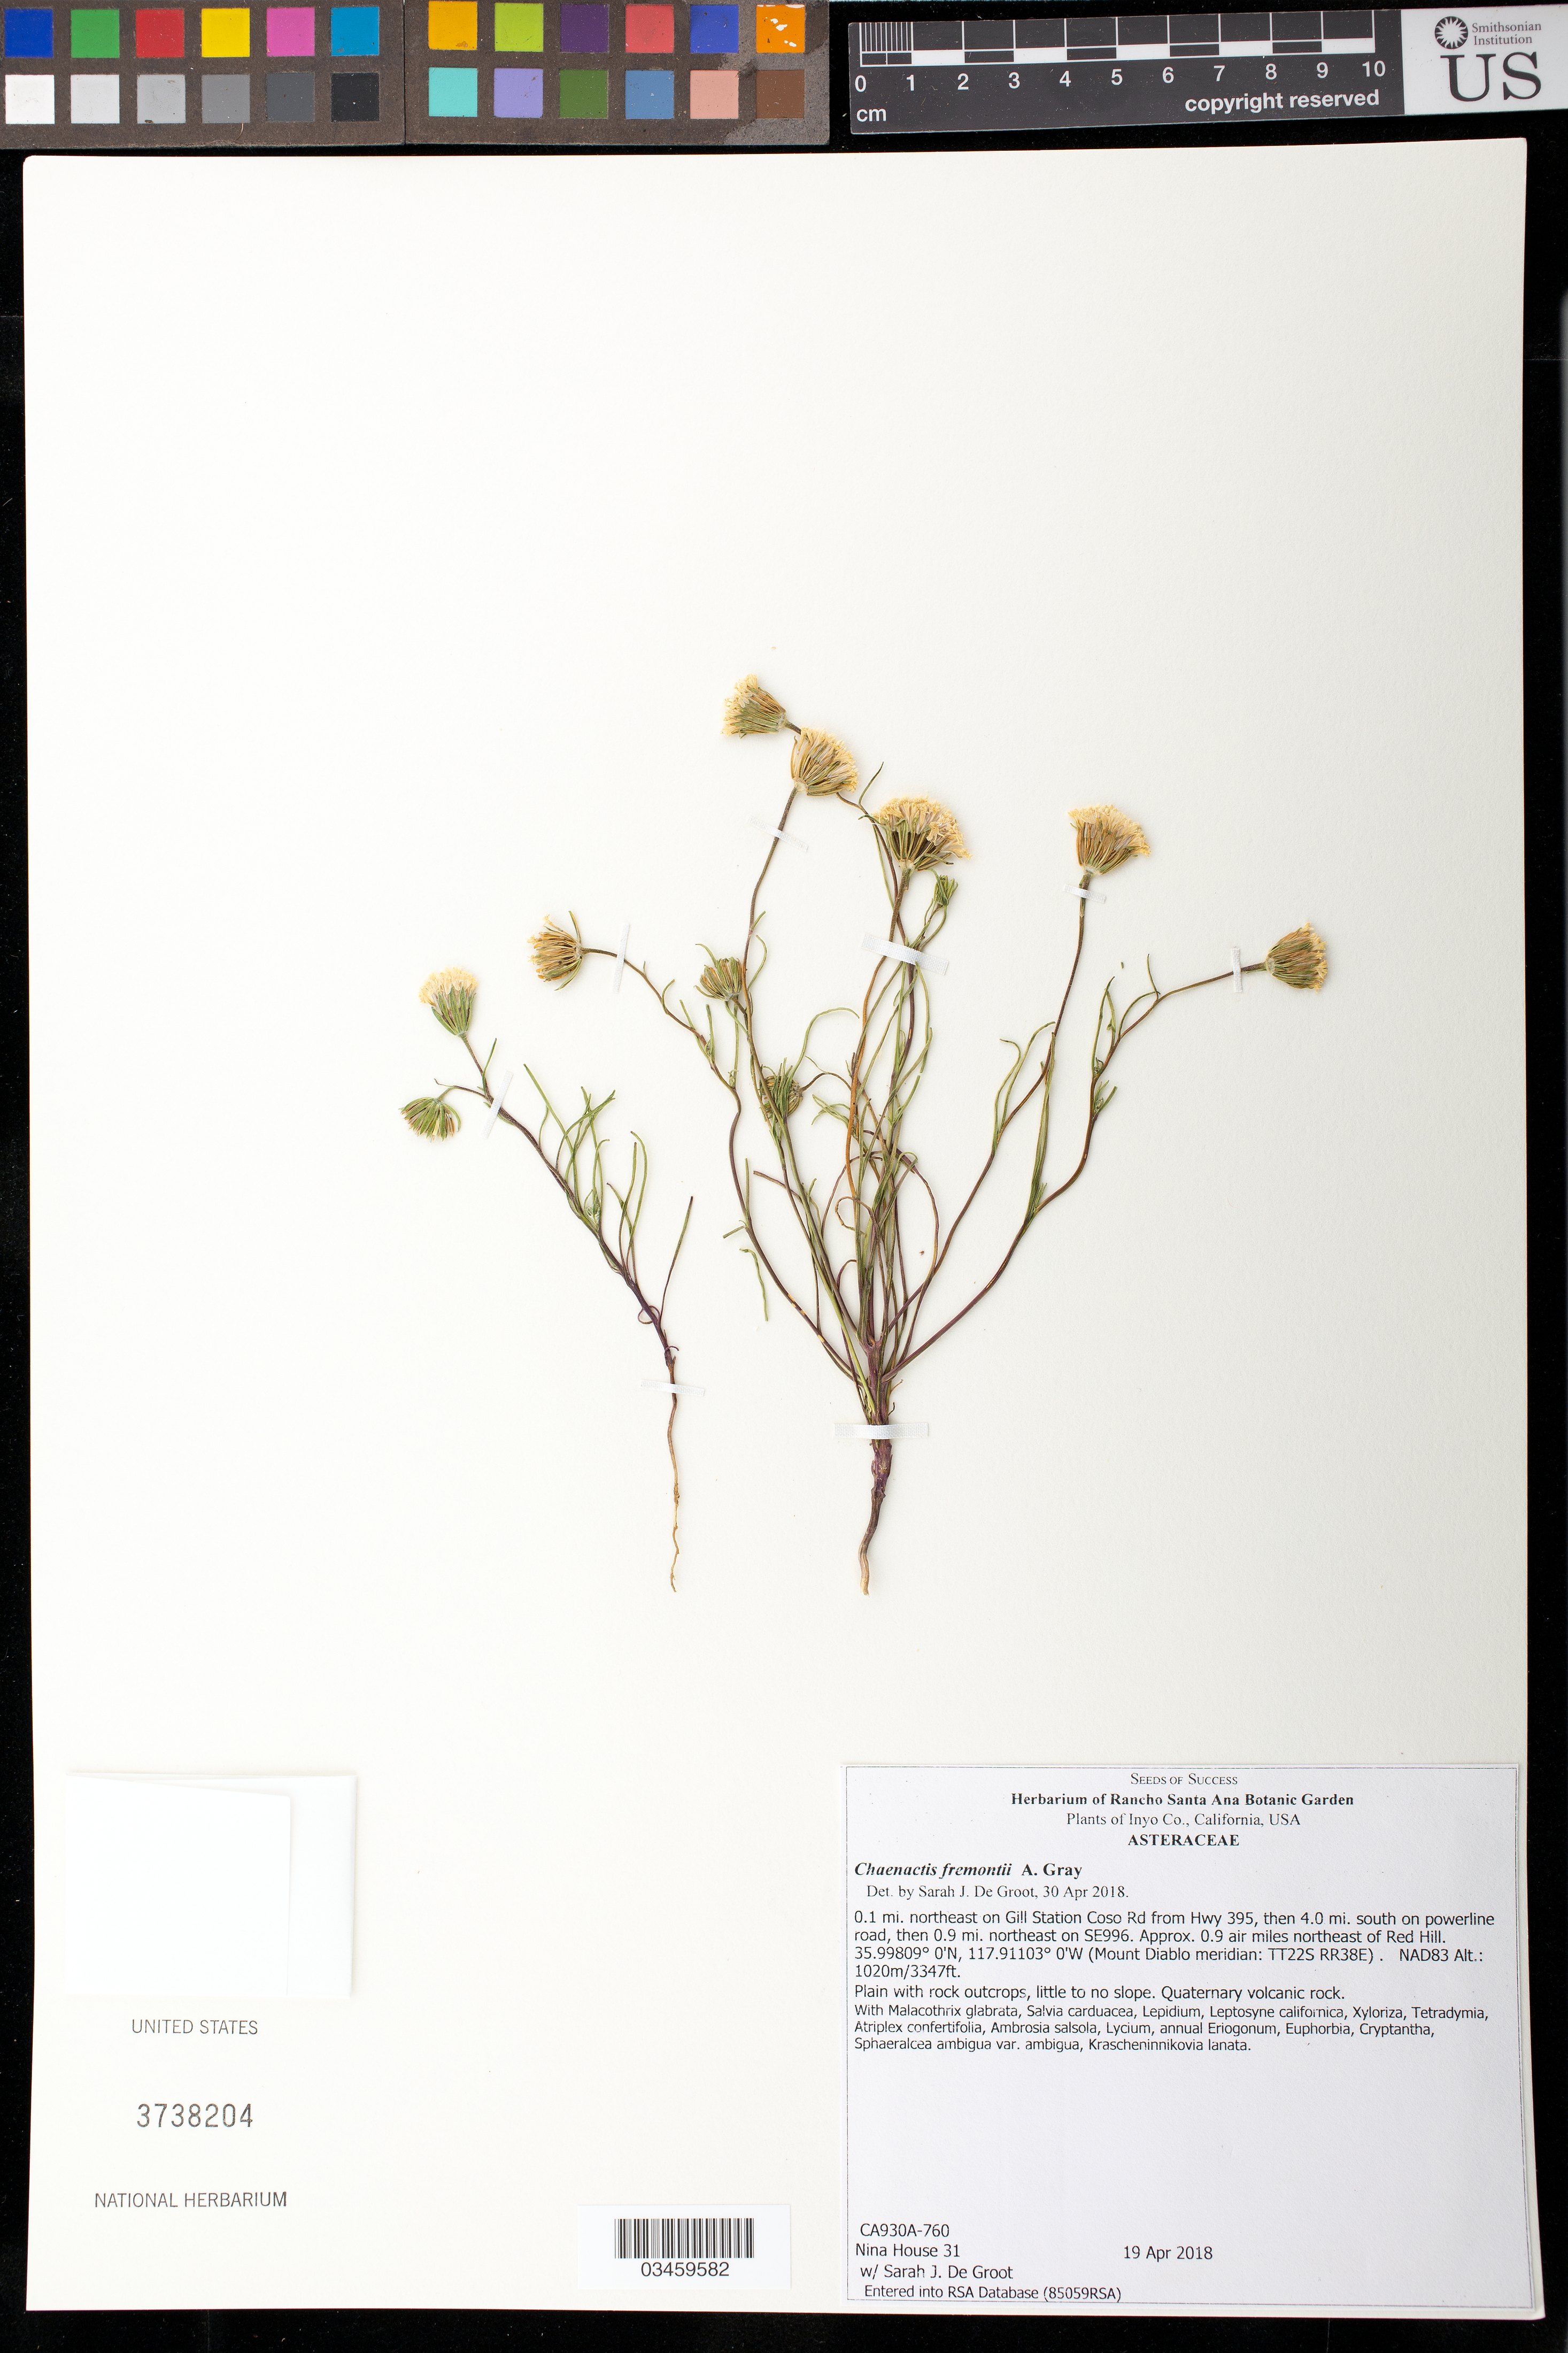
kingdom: Plantae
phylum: Tracheophyta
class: Magnoliopsida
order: Asterales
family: Asteraceae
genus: Chaenactis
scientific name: Chaenactis fremontii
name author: A. Gray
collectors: N. House & S. De Groot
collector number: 31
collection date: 2018-04-19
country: United States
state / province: California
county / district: Inyo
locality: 0.1 mi NE on Gill Station Coso Rd from Hwy 395, then 4.0 mi. S on powerline road, then 0.9 mi NE on SE996, 0.9 air mi NE of Red Hill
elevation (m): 1020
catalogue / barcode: US 3738204